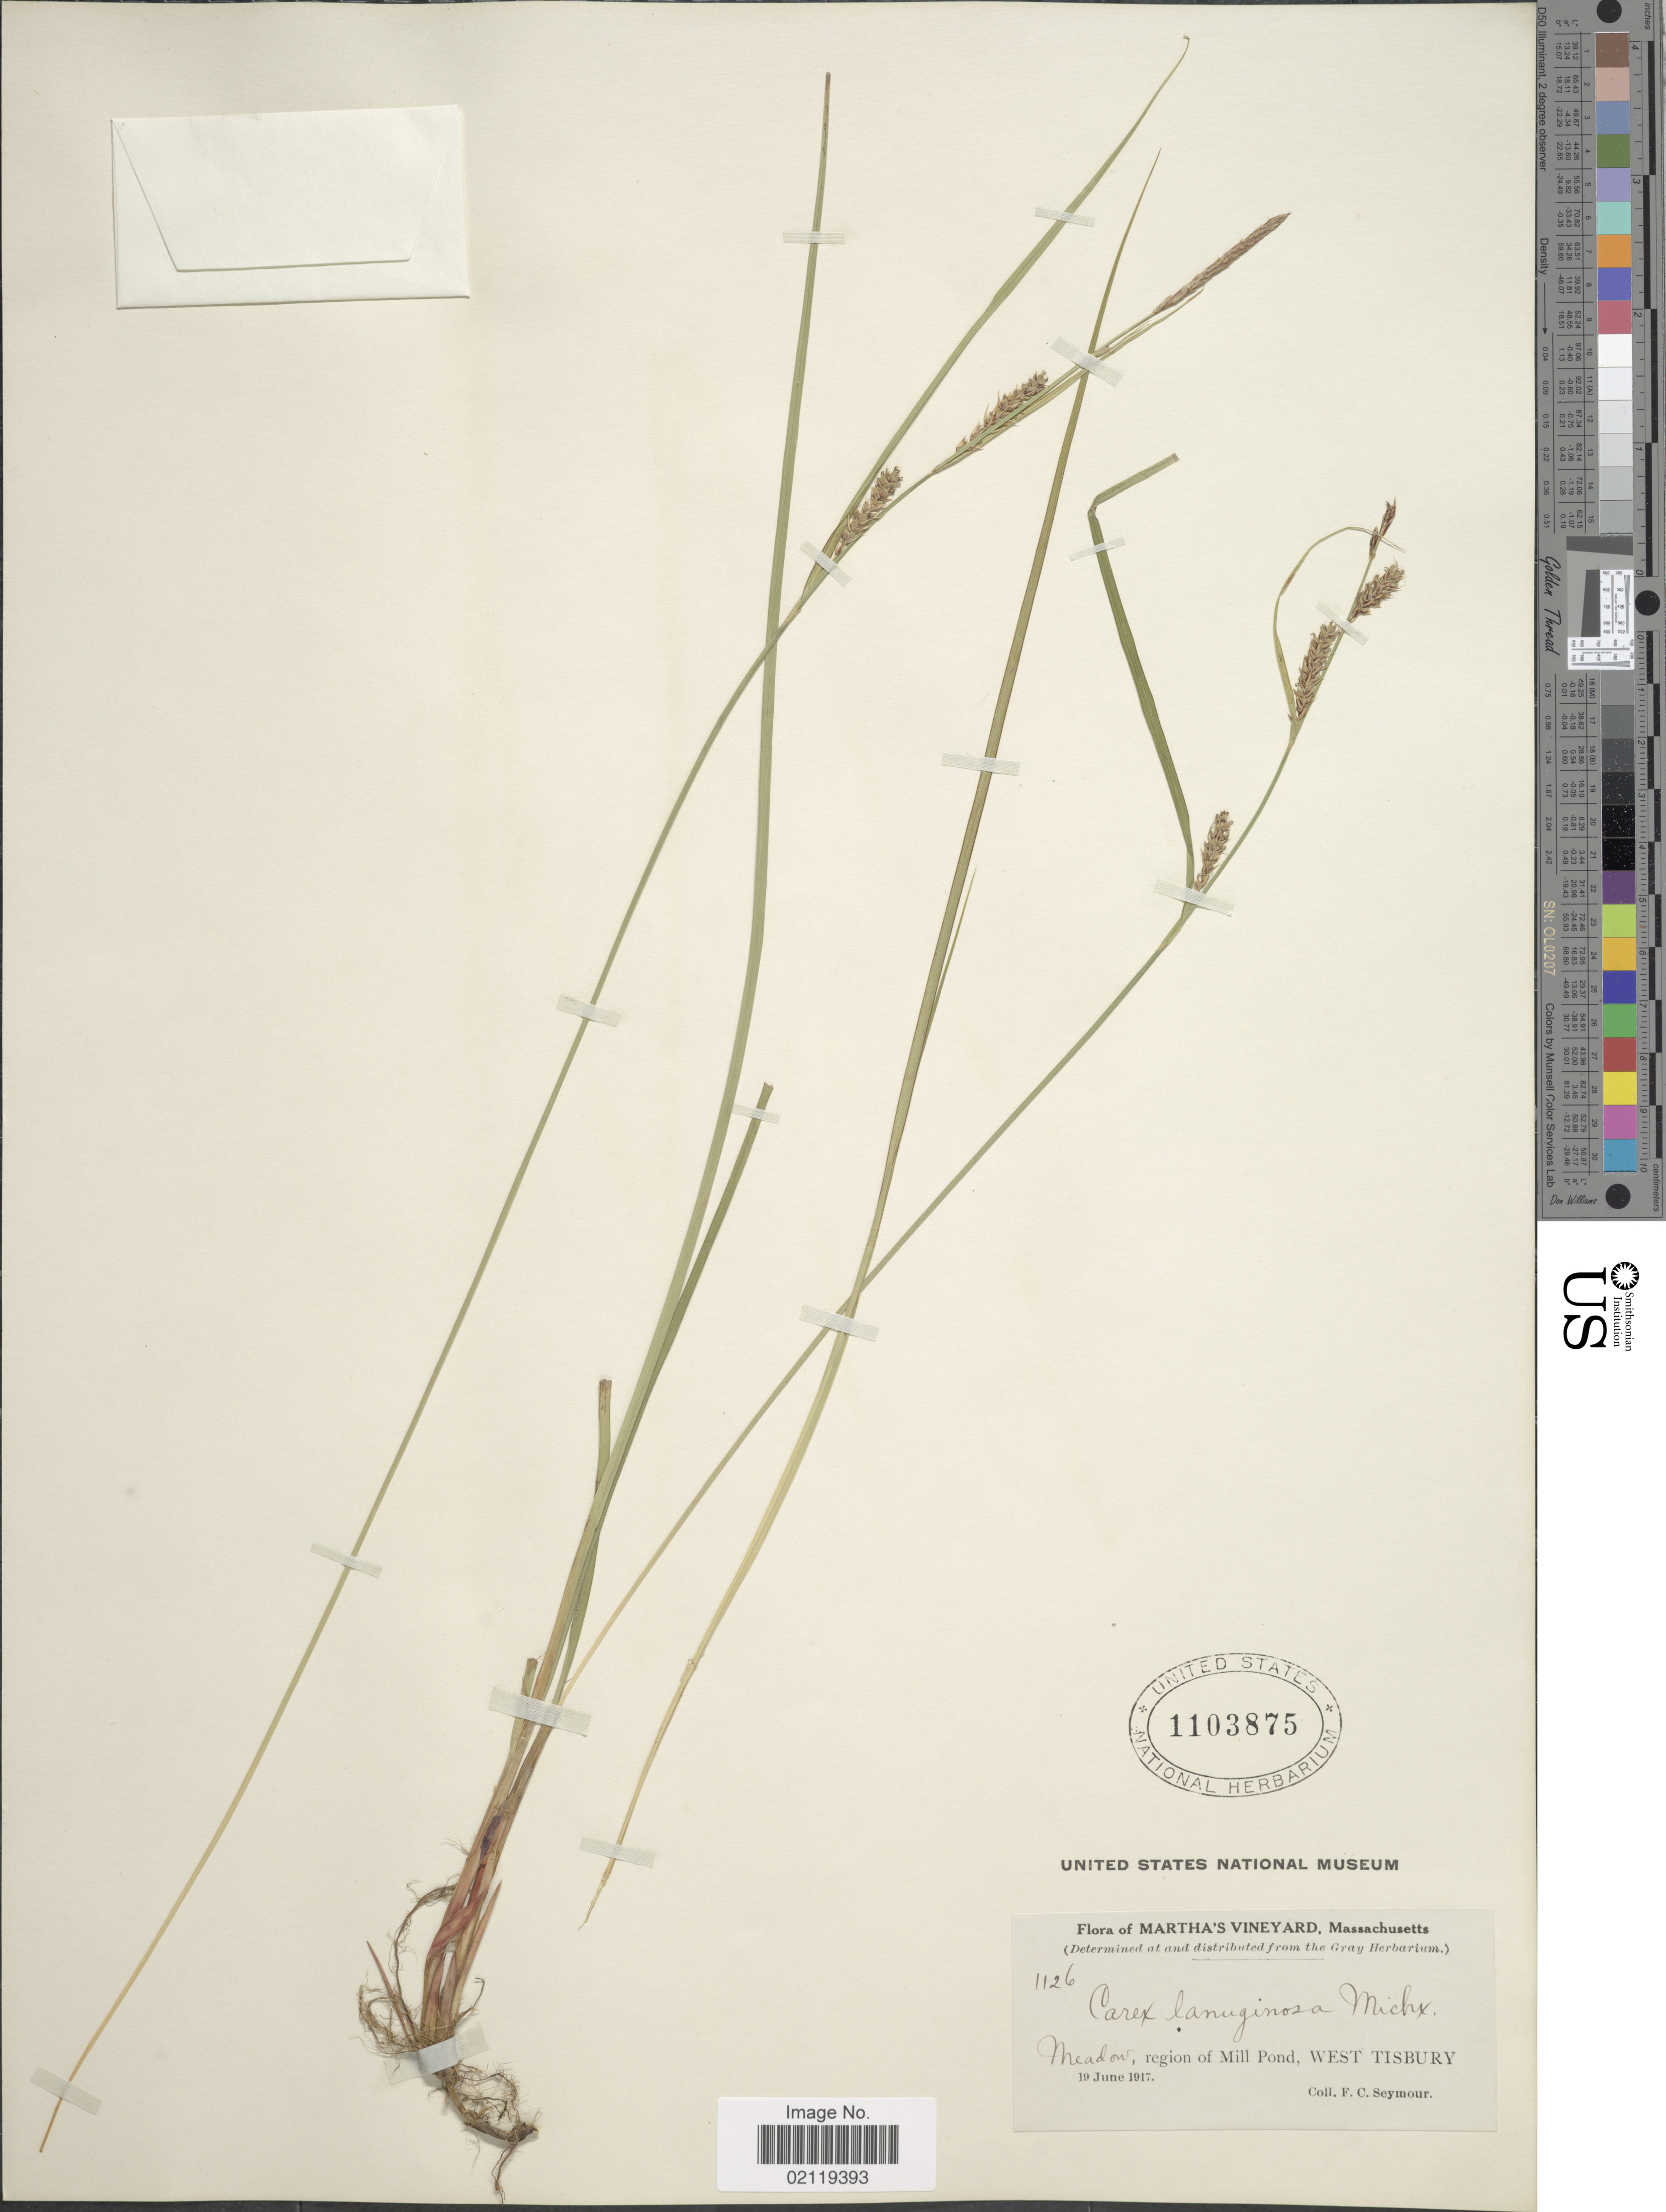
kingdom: Plantae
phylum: Tracheophyta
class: Liliopsida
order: Poales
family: Cyperaceae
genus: Carex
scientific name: Carex pellita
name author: Muhl. ex Willd.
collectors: F. C. Seymour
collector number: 1126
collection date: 1917-06-19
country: United States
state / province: Massachusetts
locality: Martha's Vineyard. Meadow, region of Mill Pond, West Tisbury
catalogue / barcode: US 1103875